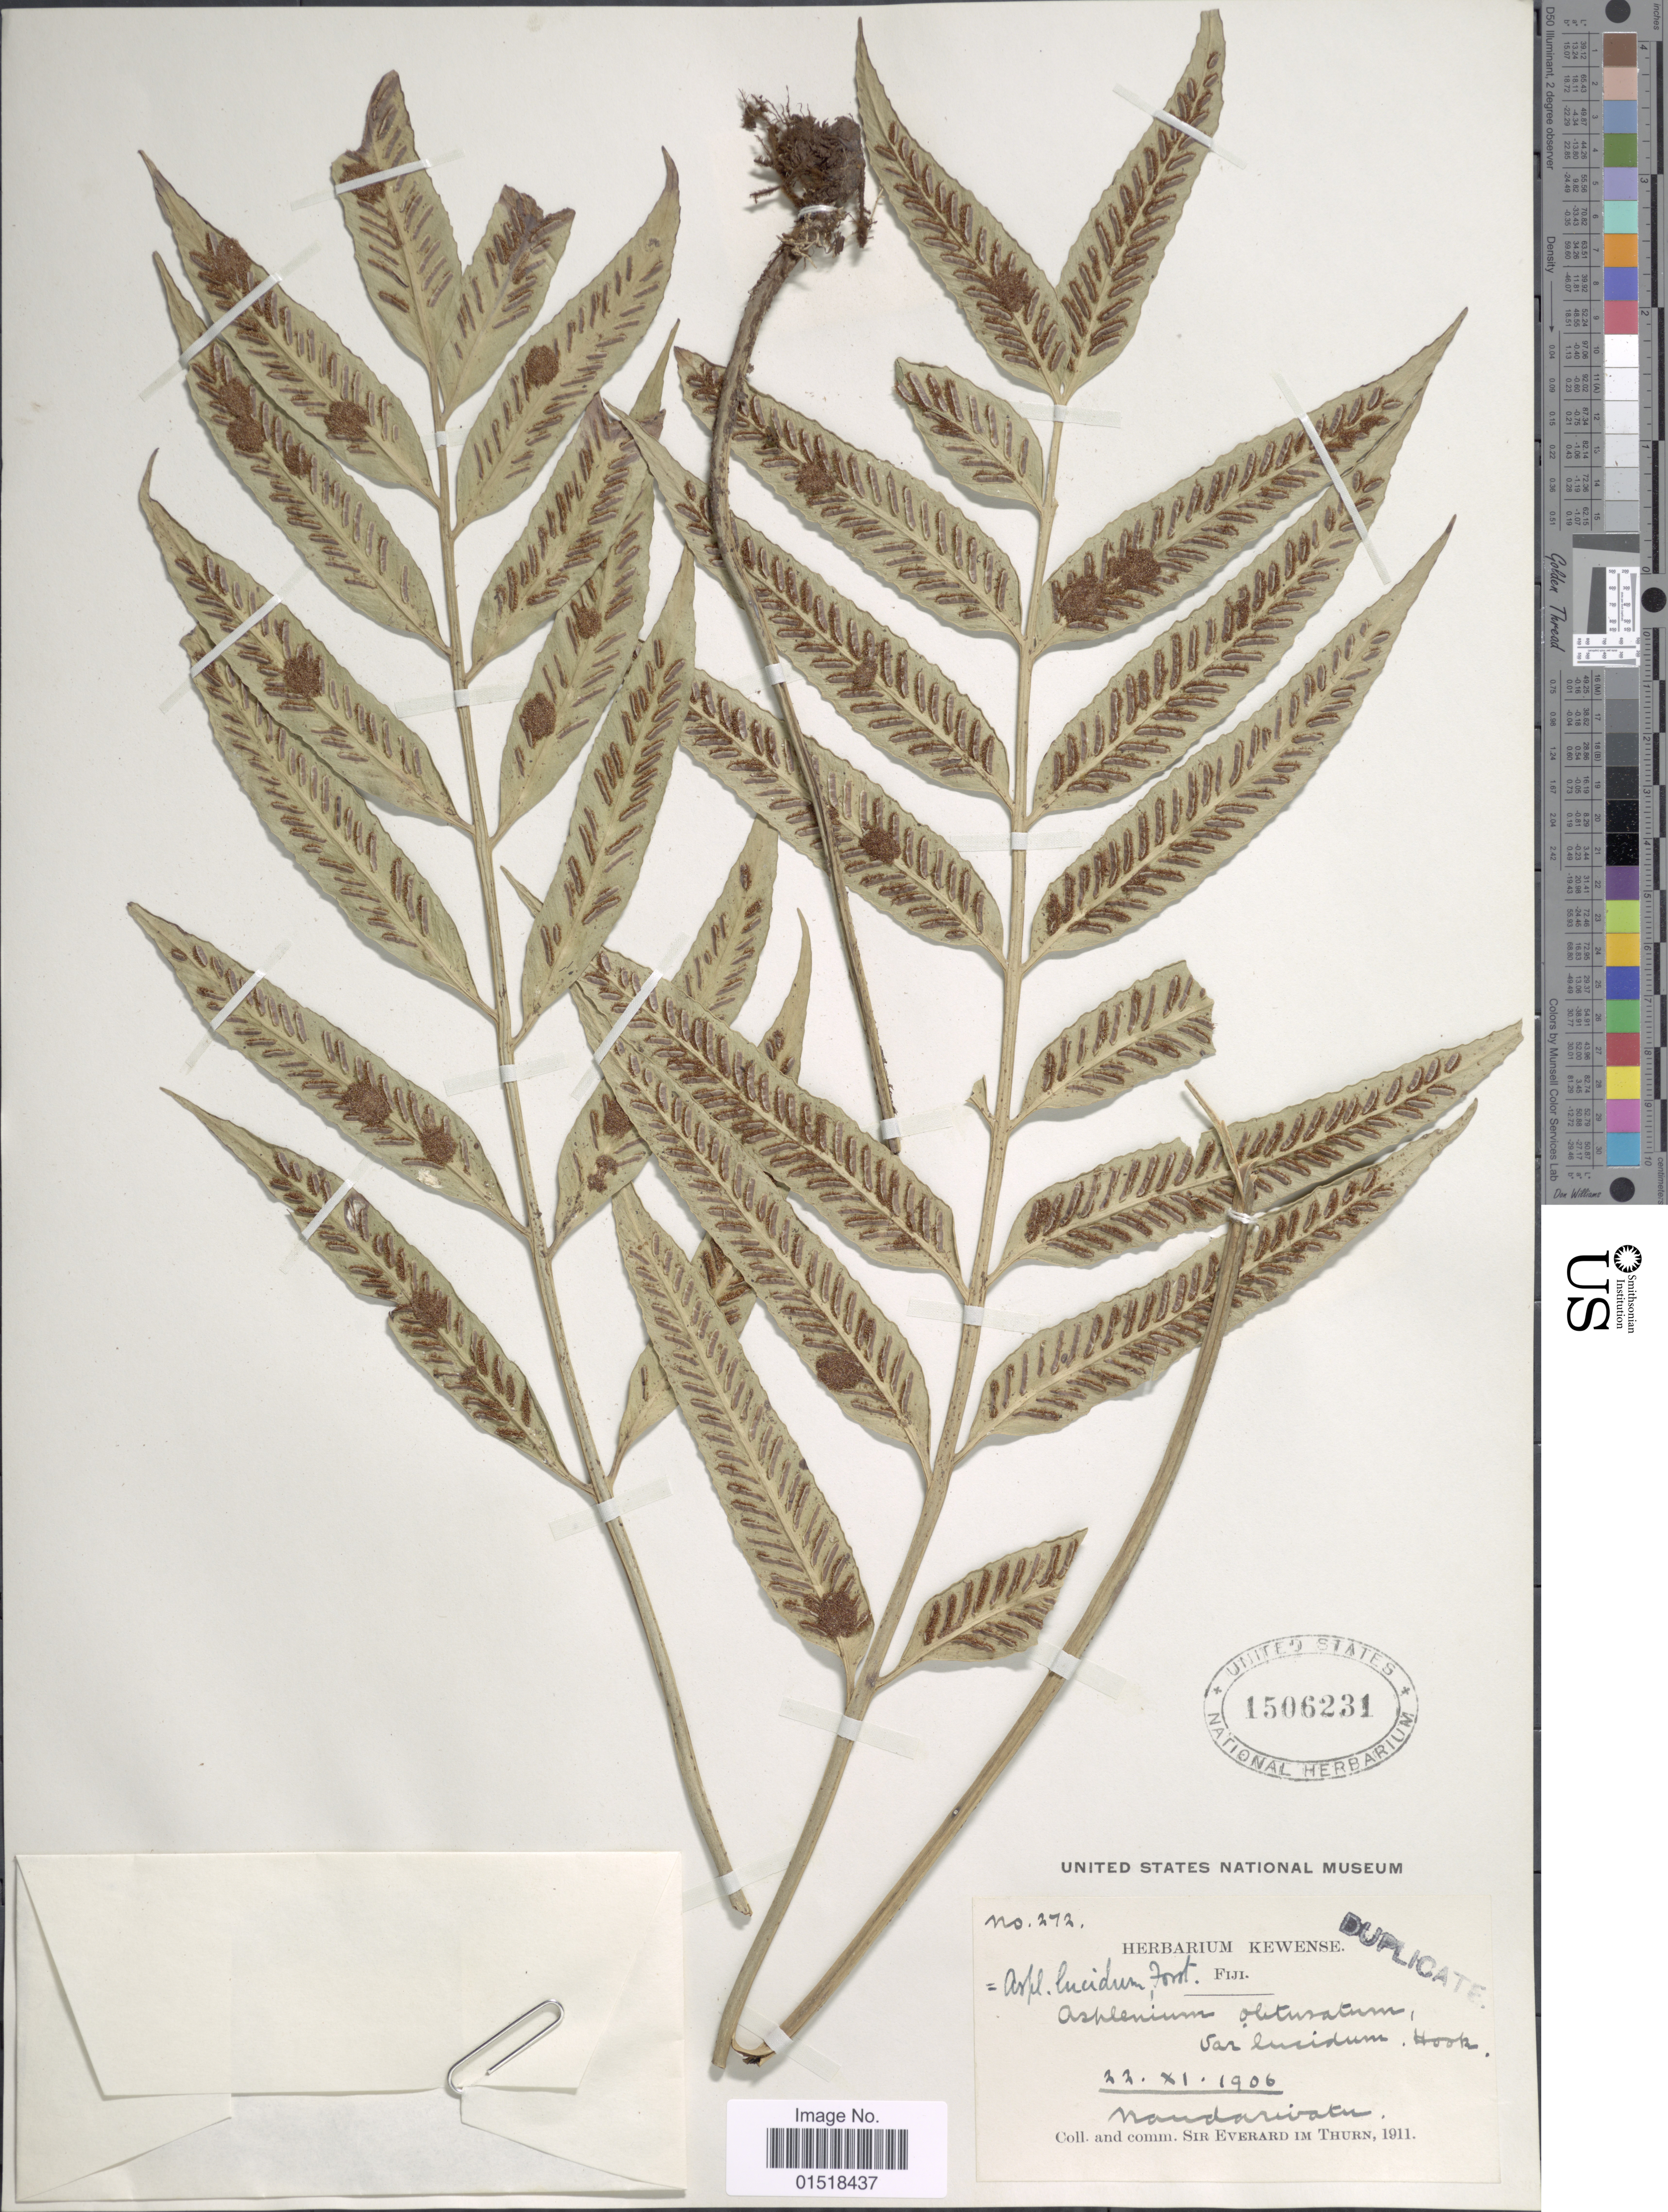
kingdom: Plantae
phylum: Tracheophyta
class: Polypodiopsida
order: Polypodiales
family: Aspleniaceae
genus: Asplenium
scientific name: Asplenium sp.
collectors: E. F. im Thurn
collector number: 272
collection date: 1906-11-22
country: Fiji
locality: Naudarivatu.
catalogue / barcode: US 1506231